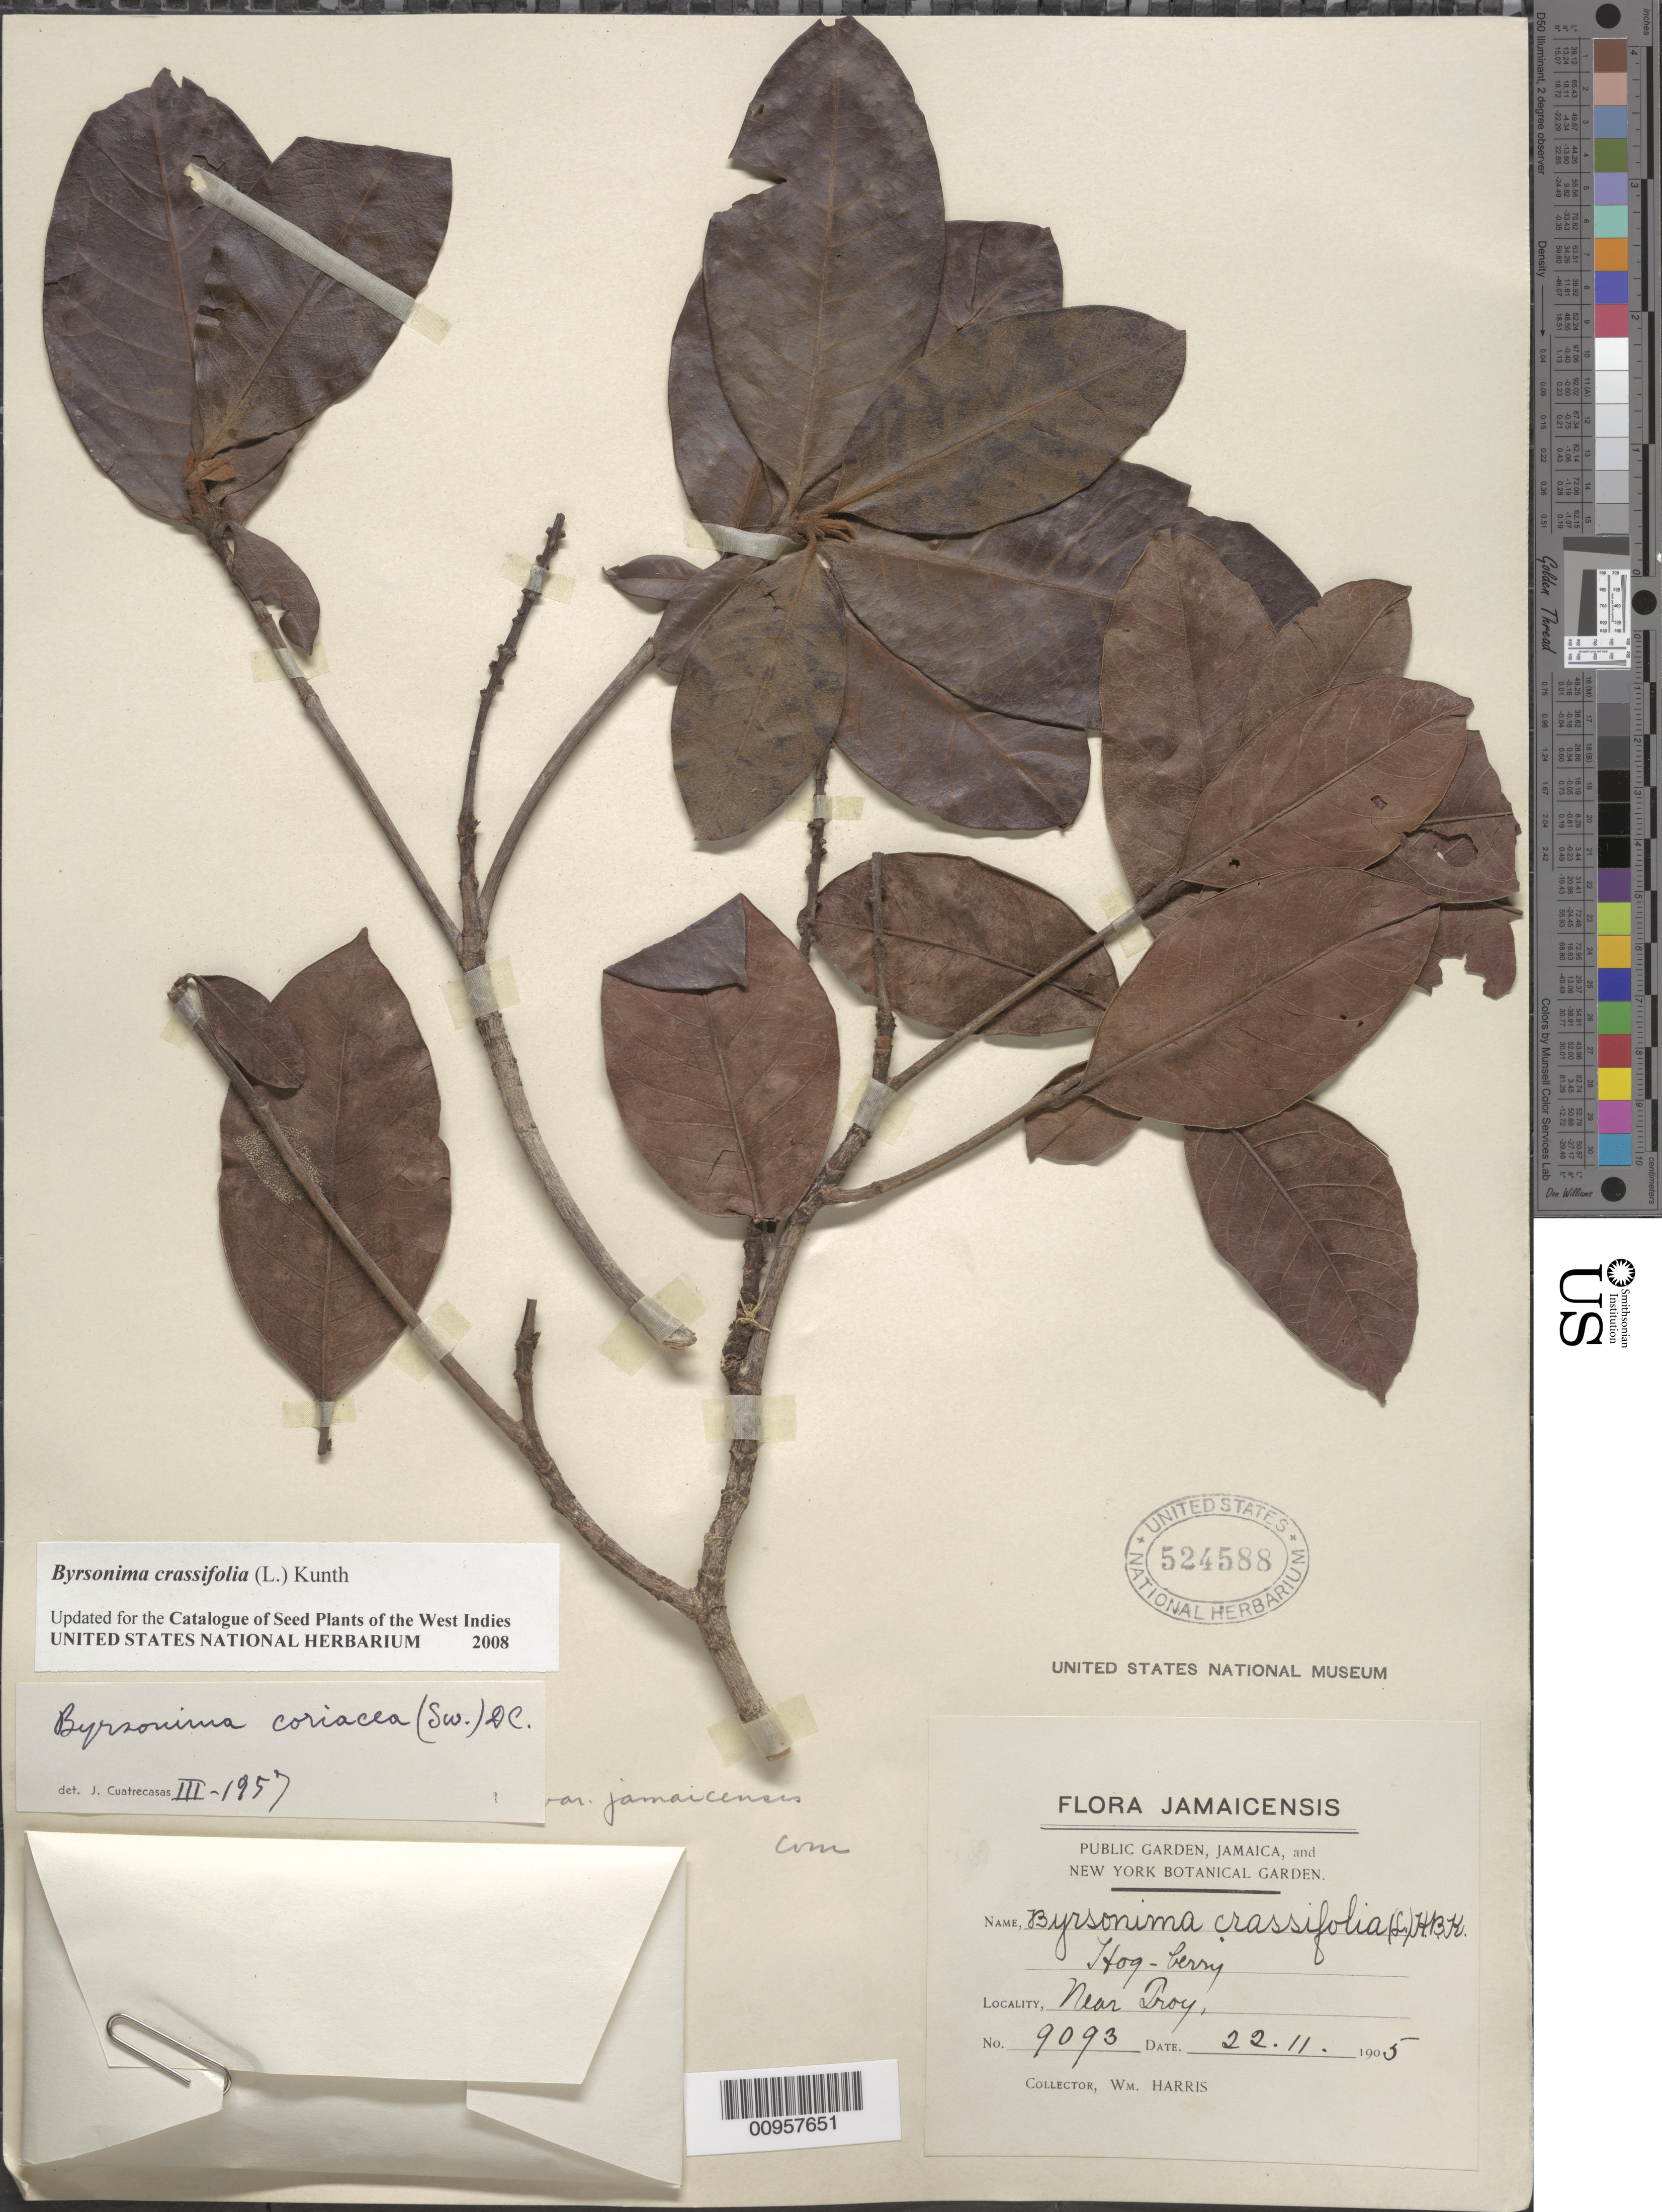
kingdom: Plantae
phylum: Tracheophyta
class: Magnoliopsida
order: Malpighiales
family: Malpighiaceae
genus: Byrsonima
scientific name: Byrsonima crassifolia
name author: (L.) Kunth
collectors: W. H. Harris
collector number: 9093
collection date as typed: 22 Nov 1905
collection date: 1905-11-22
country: Jamaica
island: Jamaica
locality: Near Troy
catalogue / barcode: US 524588